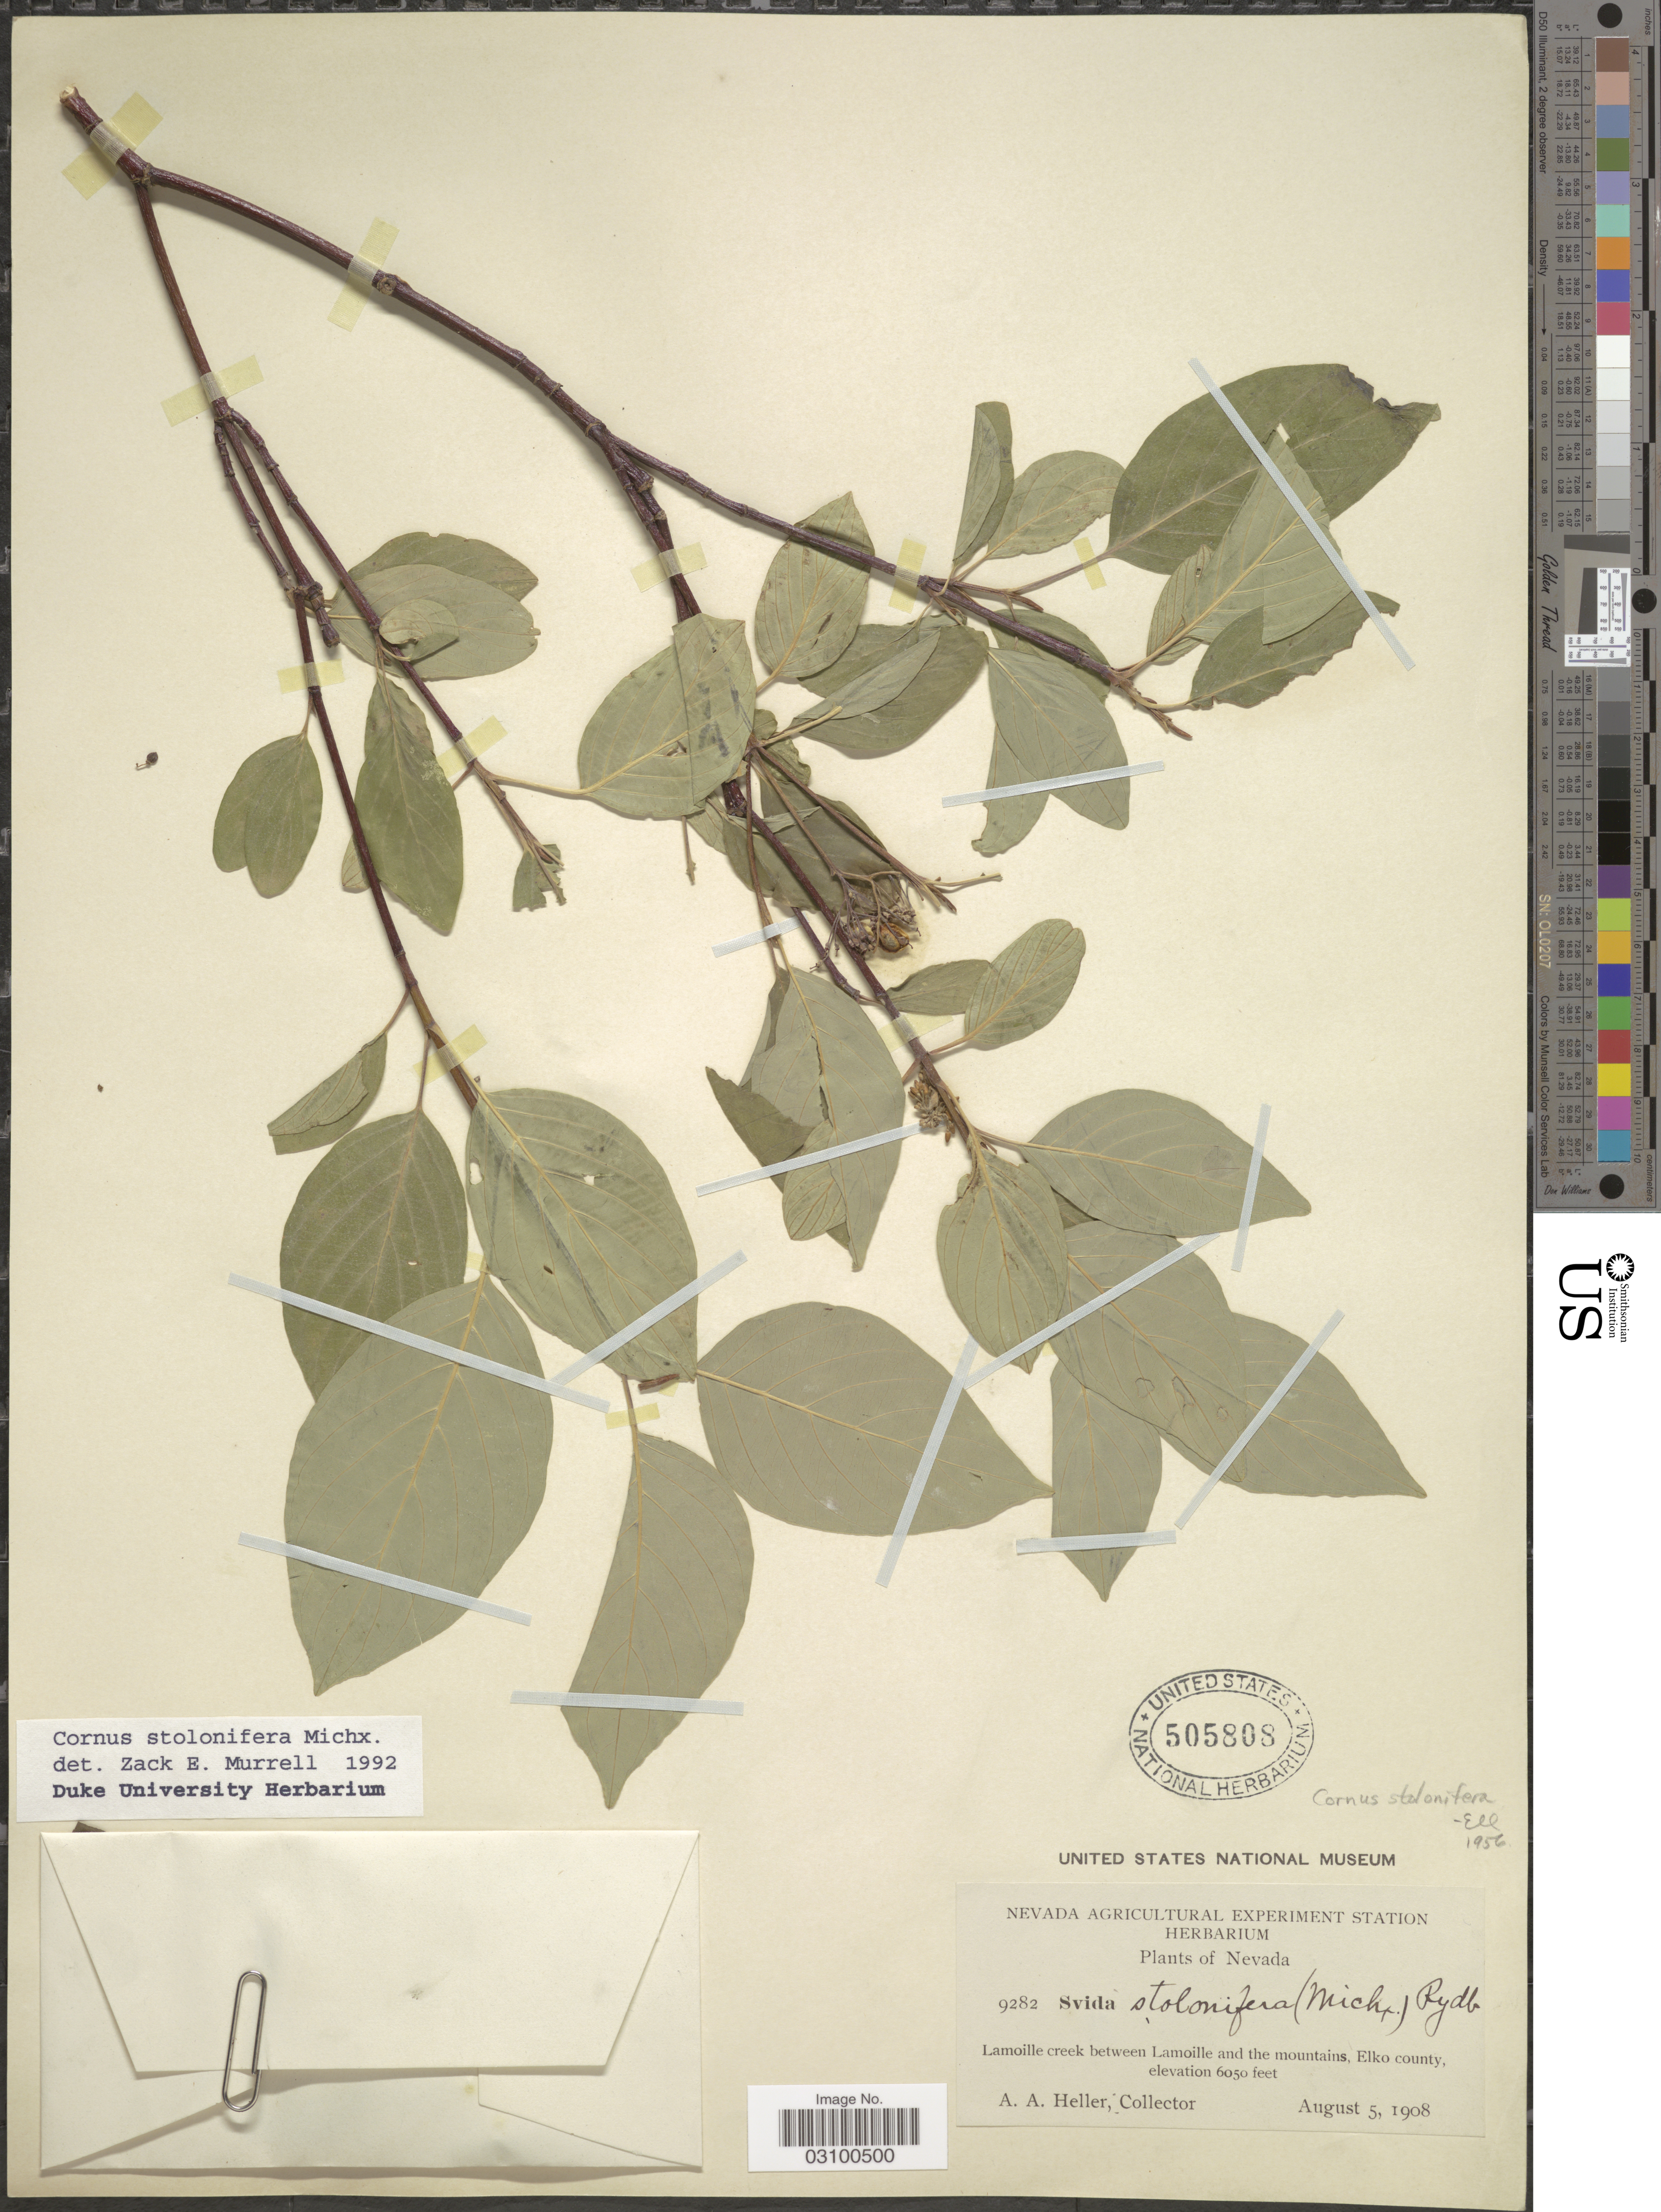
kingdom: Plantae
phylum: Tracheophyta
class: Magnoliopsida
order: Cornales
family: Cornaceae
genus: Cornus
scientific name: Cornus sericea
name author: L.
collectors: A. A. Heller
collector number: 9282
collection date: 1908-08-05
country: United States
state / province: Nevada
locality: Lamoille creek between Lamoille and the mountains, Elko county.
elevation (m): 1844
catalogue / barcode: US 505808